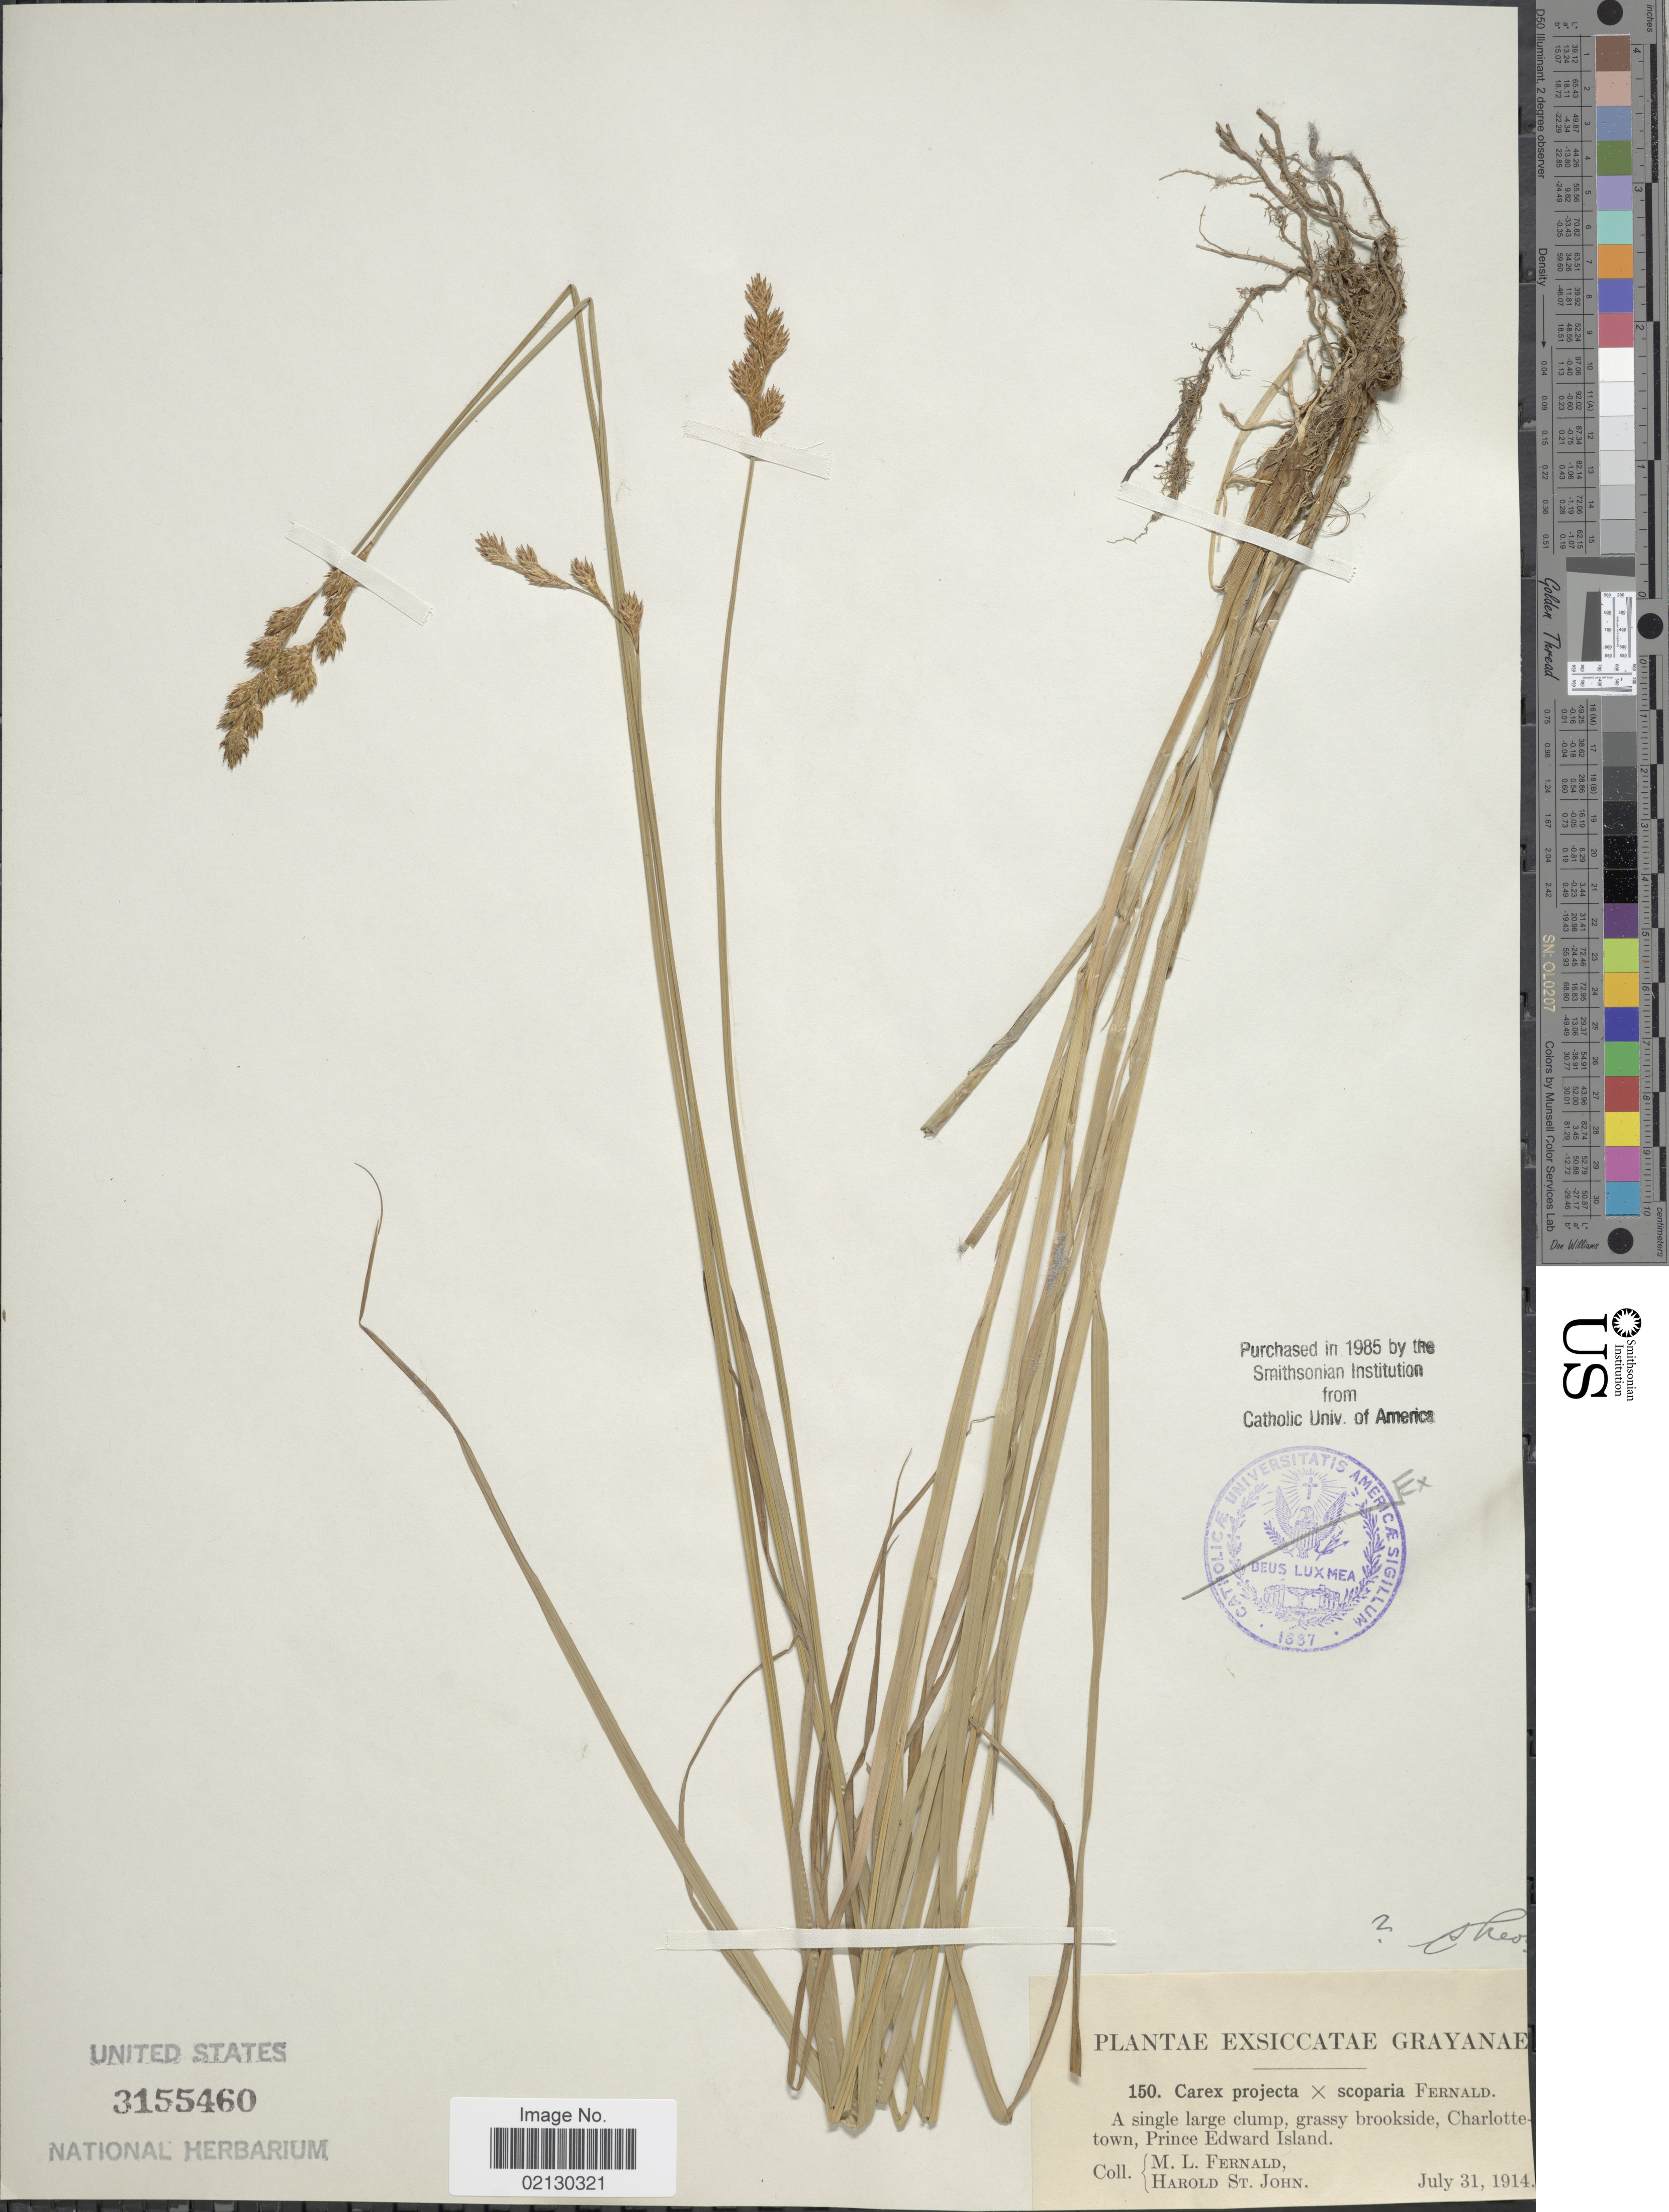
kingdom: Plantae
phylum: Tracheophyta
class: Liliopsida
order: Poales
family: Cyperaceae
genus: Carex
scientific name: Carex projecta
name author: Mack.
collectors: M. L. Fernald & H. St. John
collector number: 150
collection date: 1914-07-31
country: Canada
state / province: Prince Edward Island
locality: Grayanae [unsure placement] Charlotte town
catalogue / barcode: US 3155460